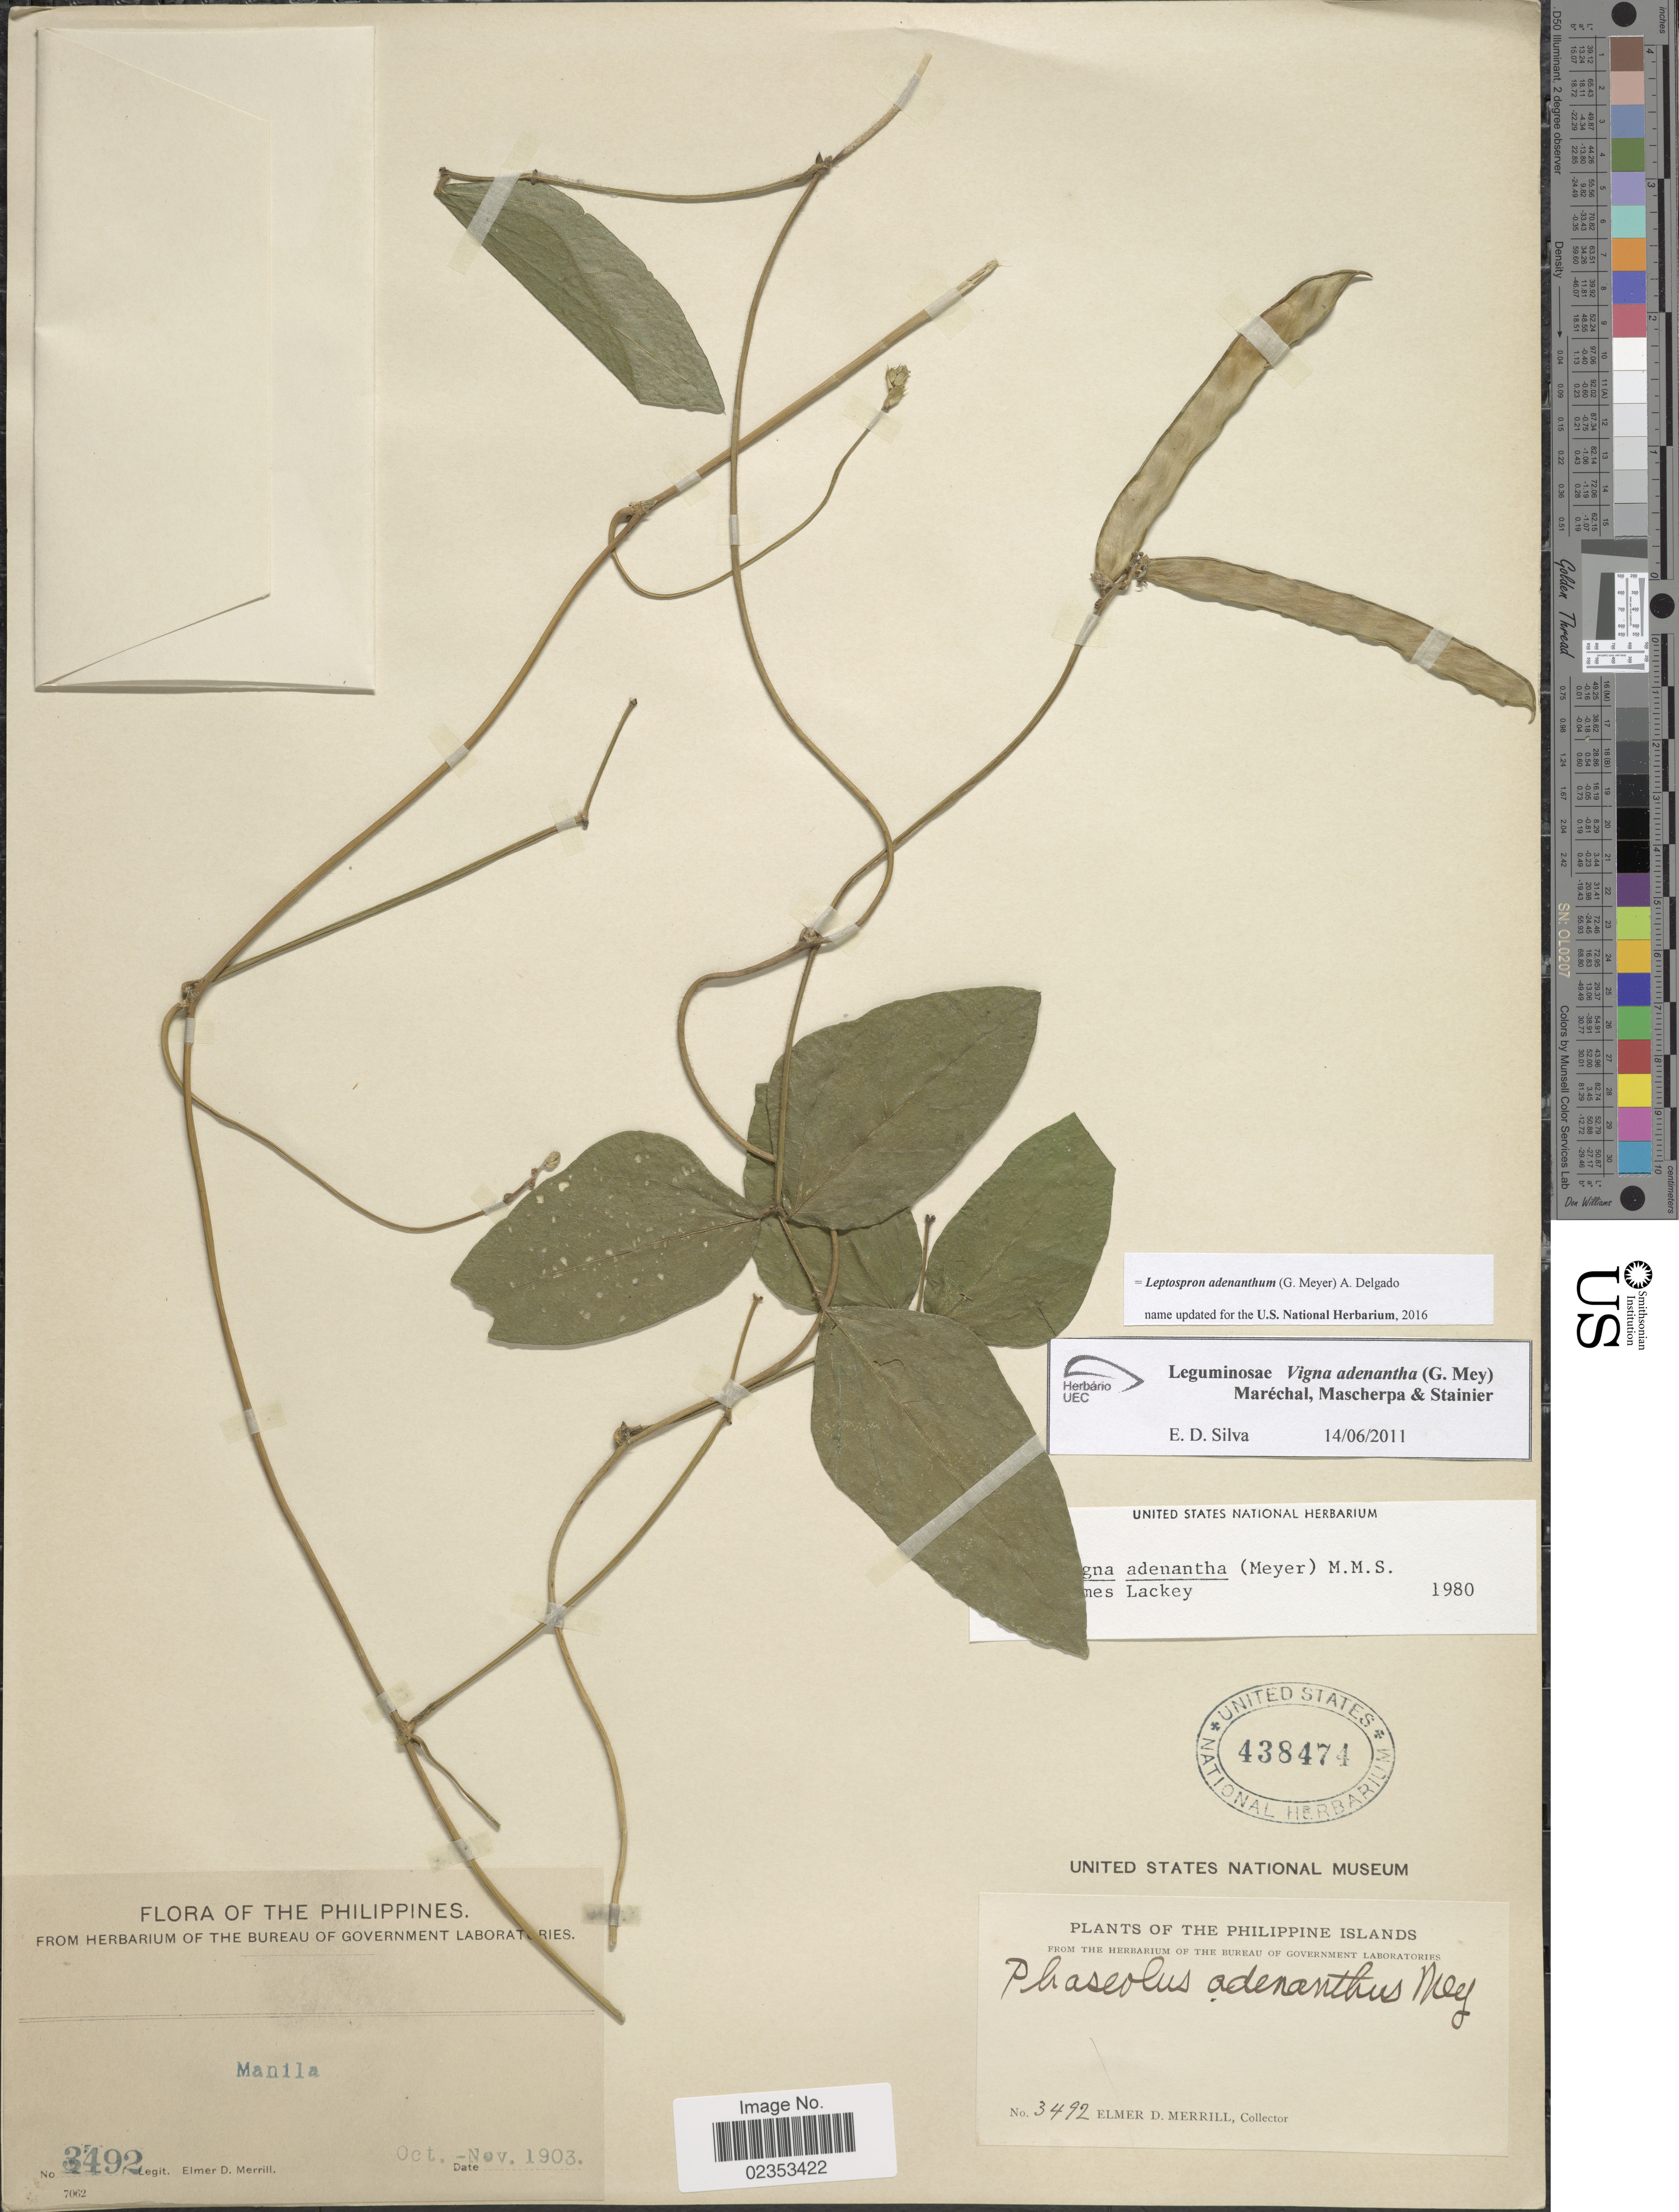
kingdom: Plantae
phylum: Tracheophyta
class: Magnoliopsida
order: Fabales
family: Fabaceae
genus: Leptospron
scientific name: Leptospron sp.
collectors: E. D. Merrill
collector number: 3492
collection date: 1903-10/1903-11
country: Philippines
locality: The Philippine Islands, Manila.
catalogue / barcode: US 438474